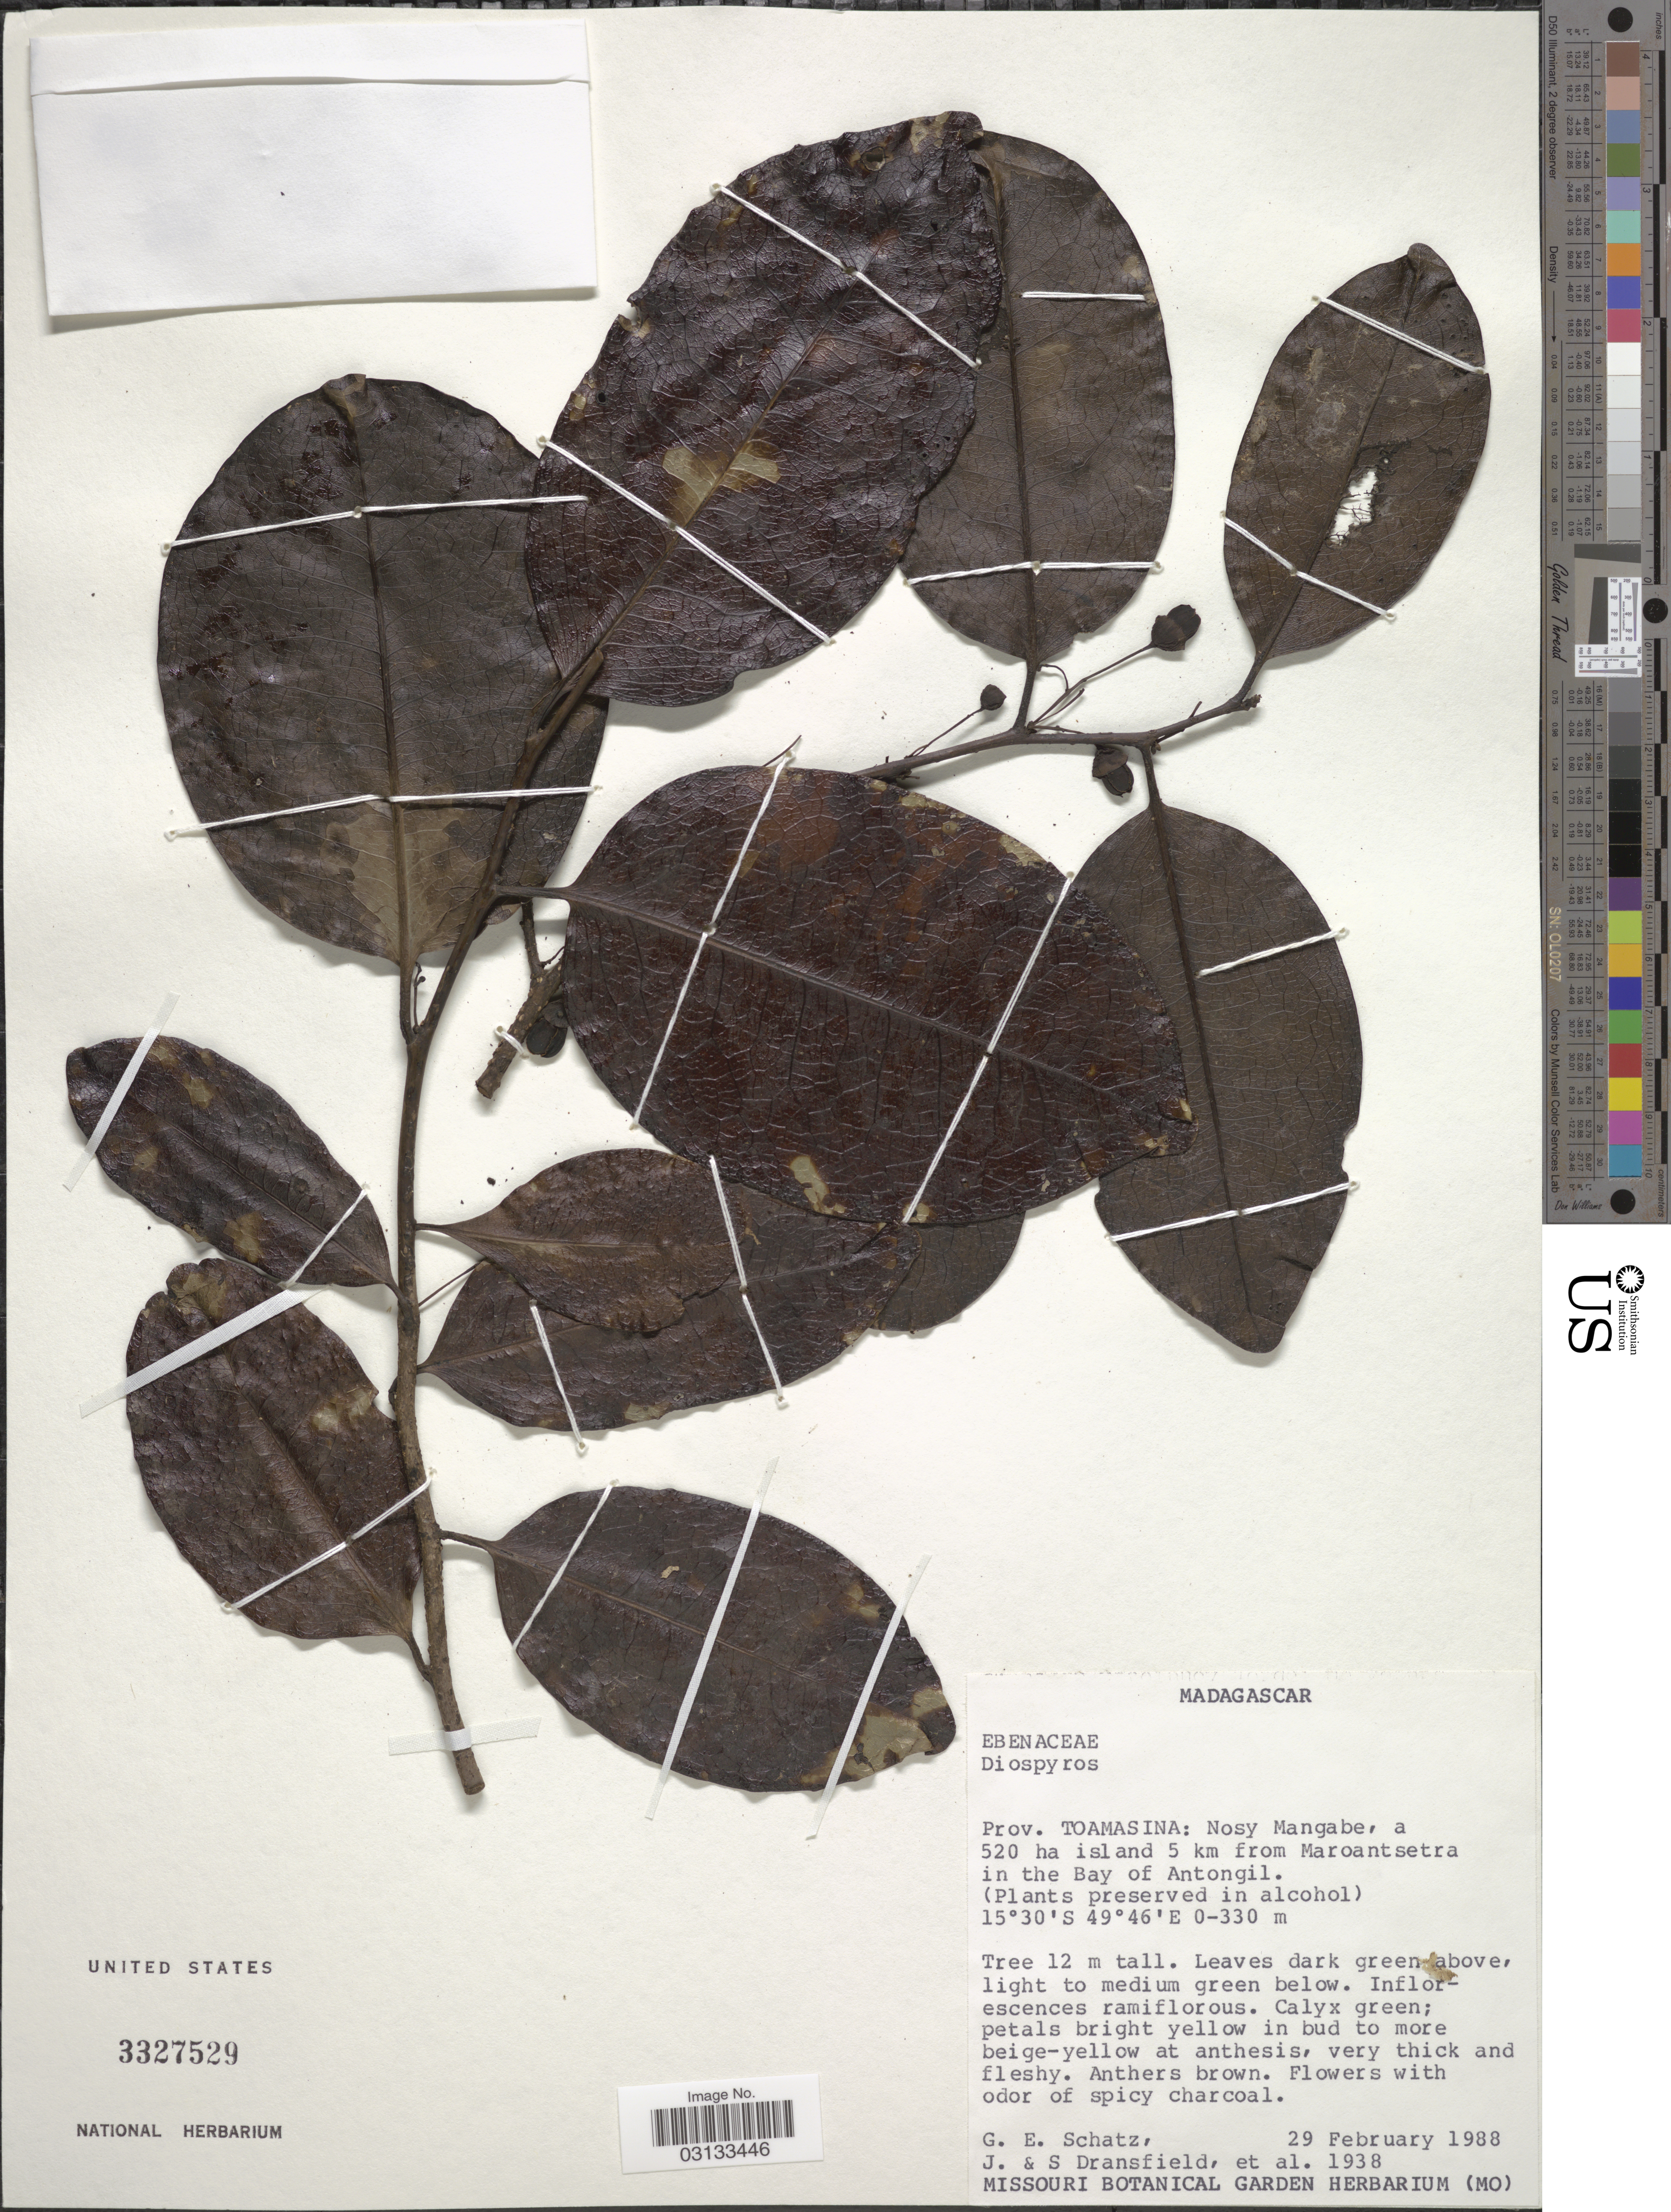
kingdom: Plantae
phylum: Tracheophyta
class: Magnoliopsida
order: Ericales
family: Ebenaceae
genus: Diospyros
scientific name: Diospyros sp.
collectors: G. Schatz, J. Dransfield, S. Dransfield & et al.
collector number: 1938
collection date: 1988-02-29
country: Madagascar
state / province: Analanjirofo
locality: Nosy Mangabe, a 520 ha island 5 km from Maroantsetra in the Bay of Antongil.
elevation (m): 0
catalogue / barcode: US 3327529